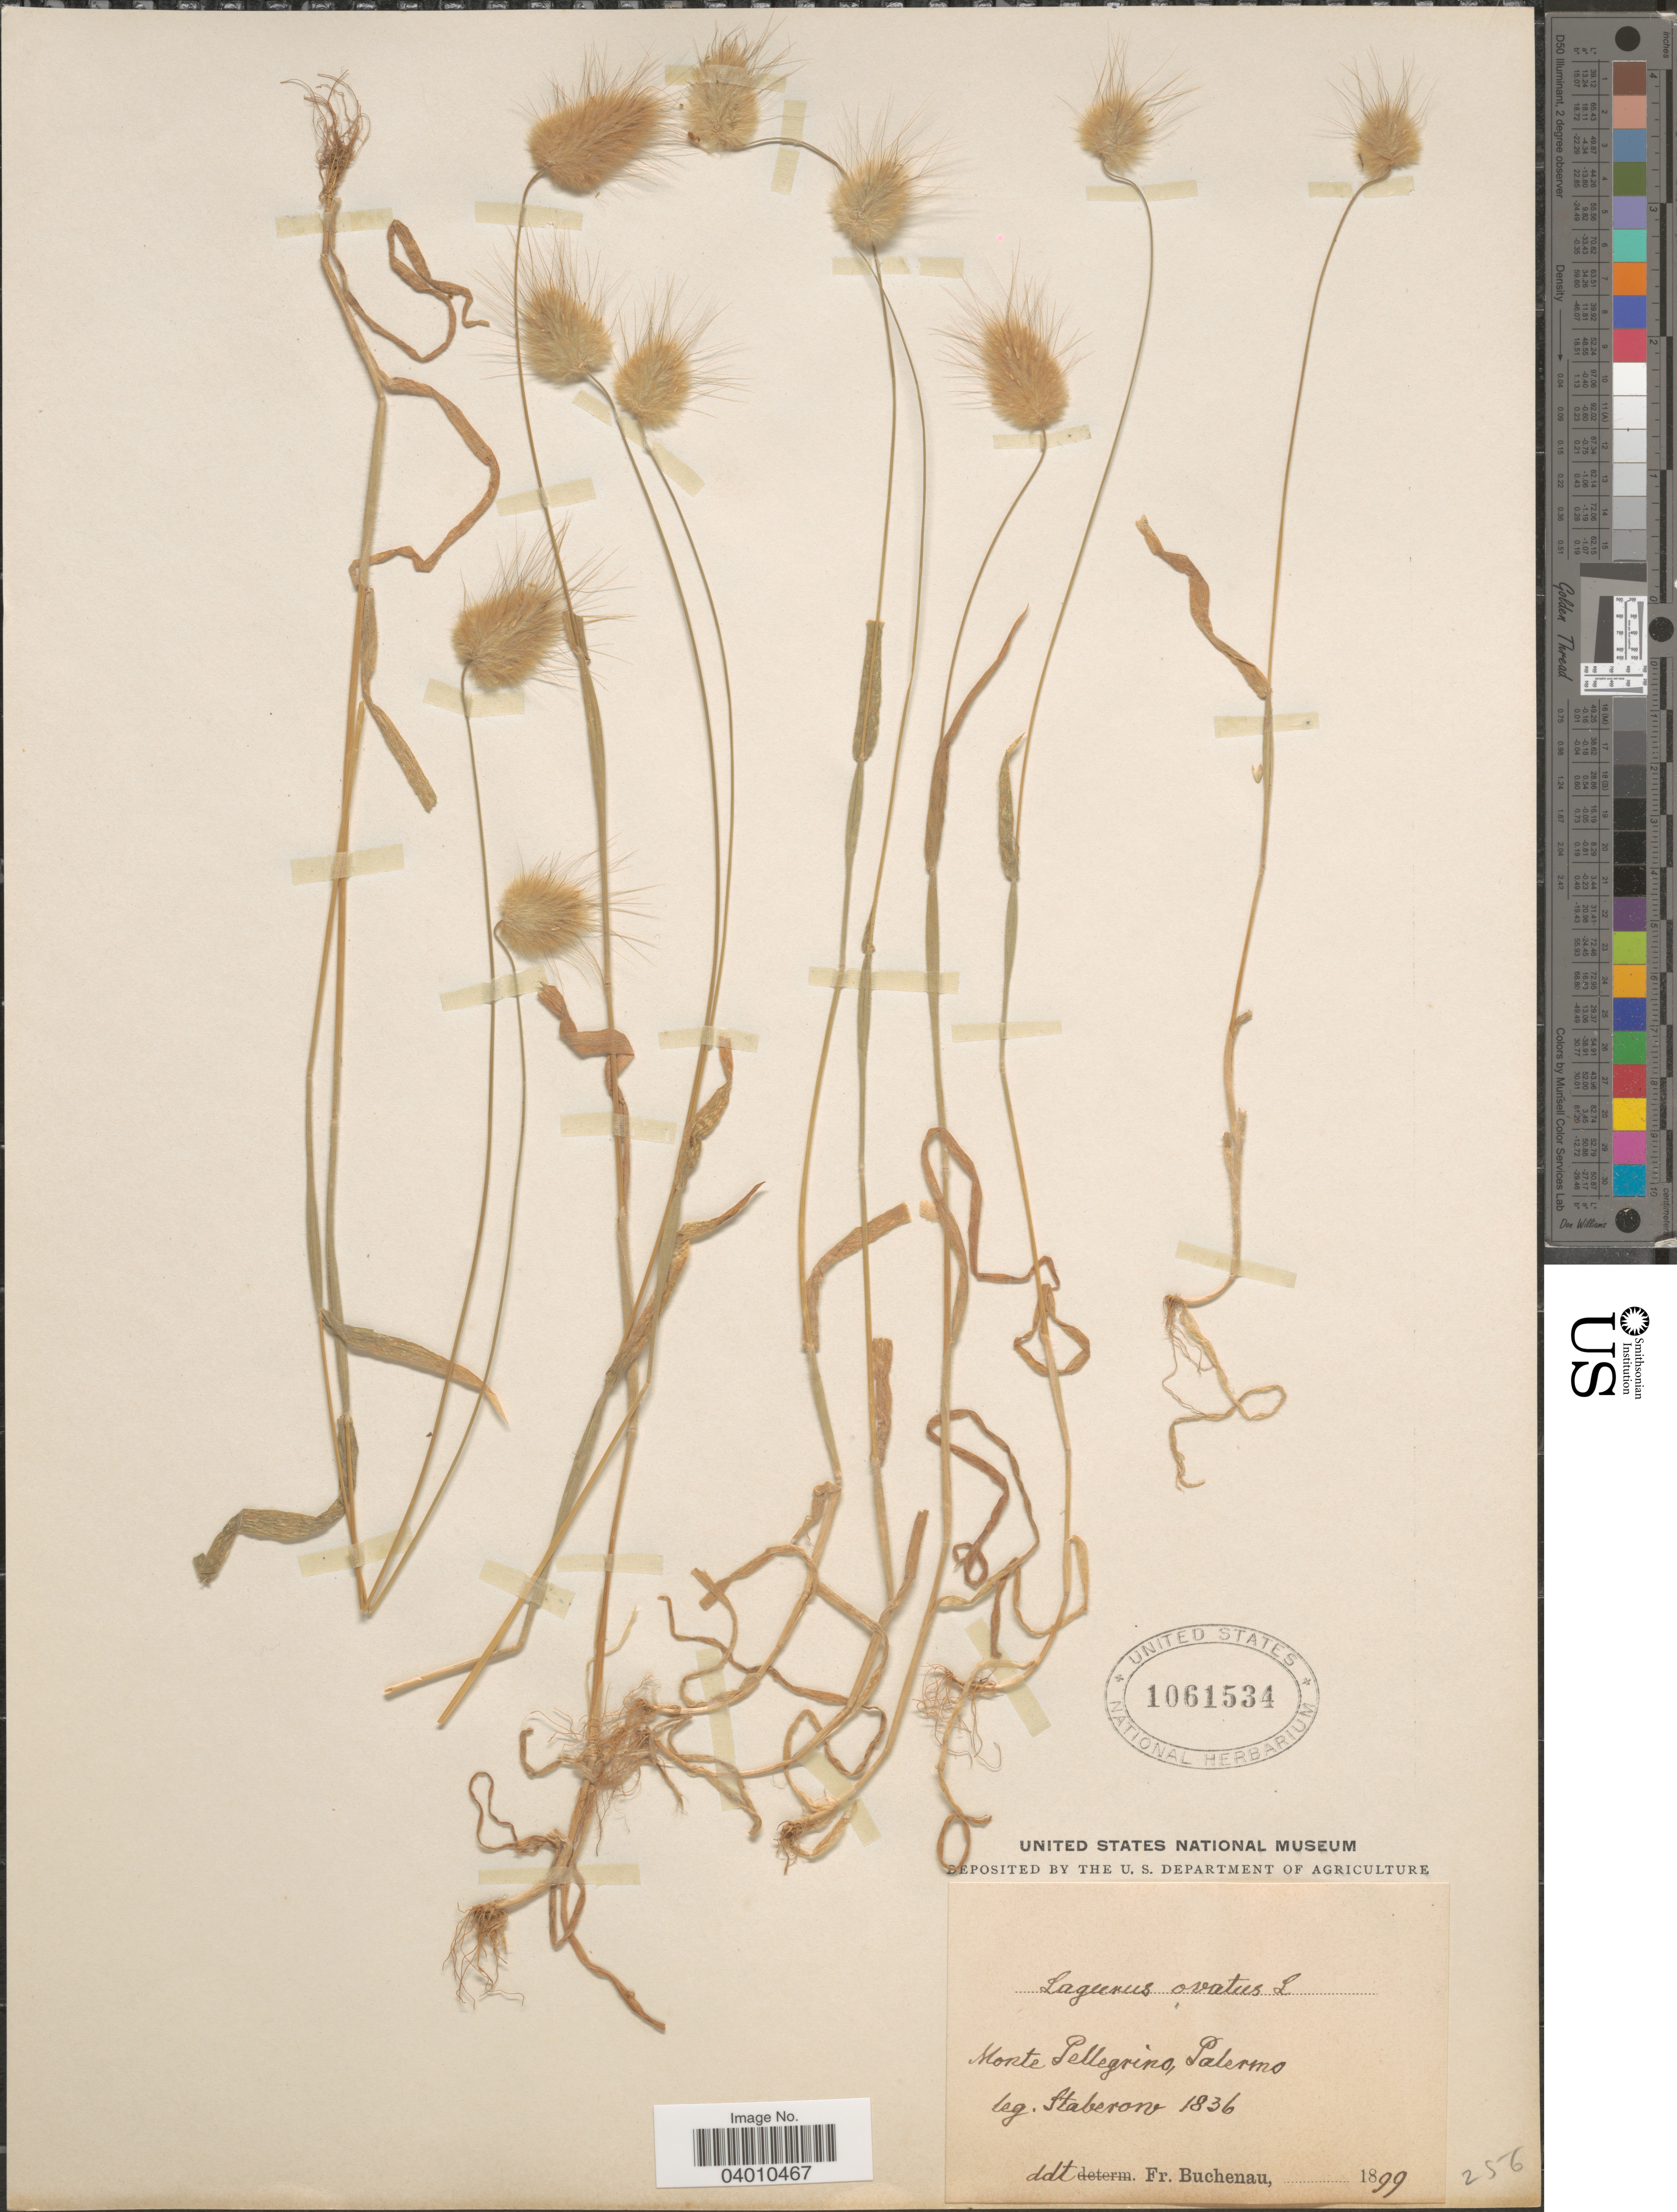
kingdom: Plantae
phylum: Tracheophyta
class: Liliopsida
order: Poales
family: Poaceae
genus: Lagurus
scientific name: Lagurus ovatus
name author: L.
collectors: -. Staberorv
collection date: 1836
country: Italy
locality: Monte Pellegrino, Palermo.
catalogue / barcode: US 1061534